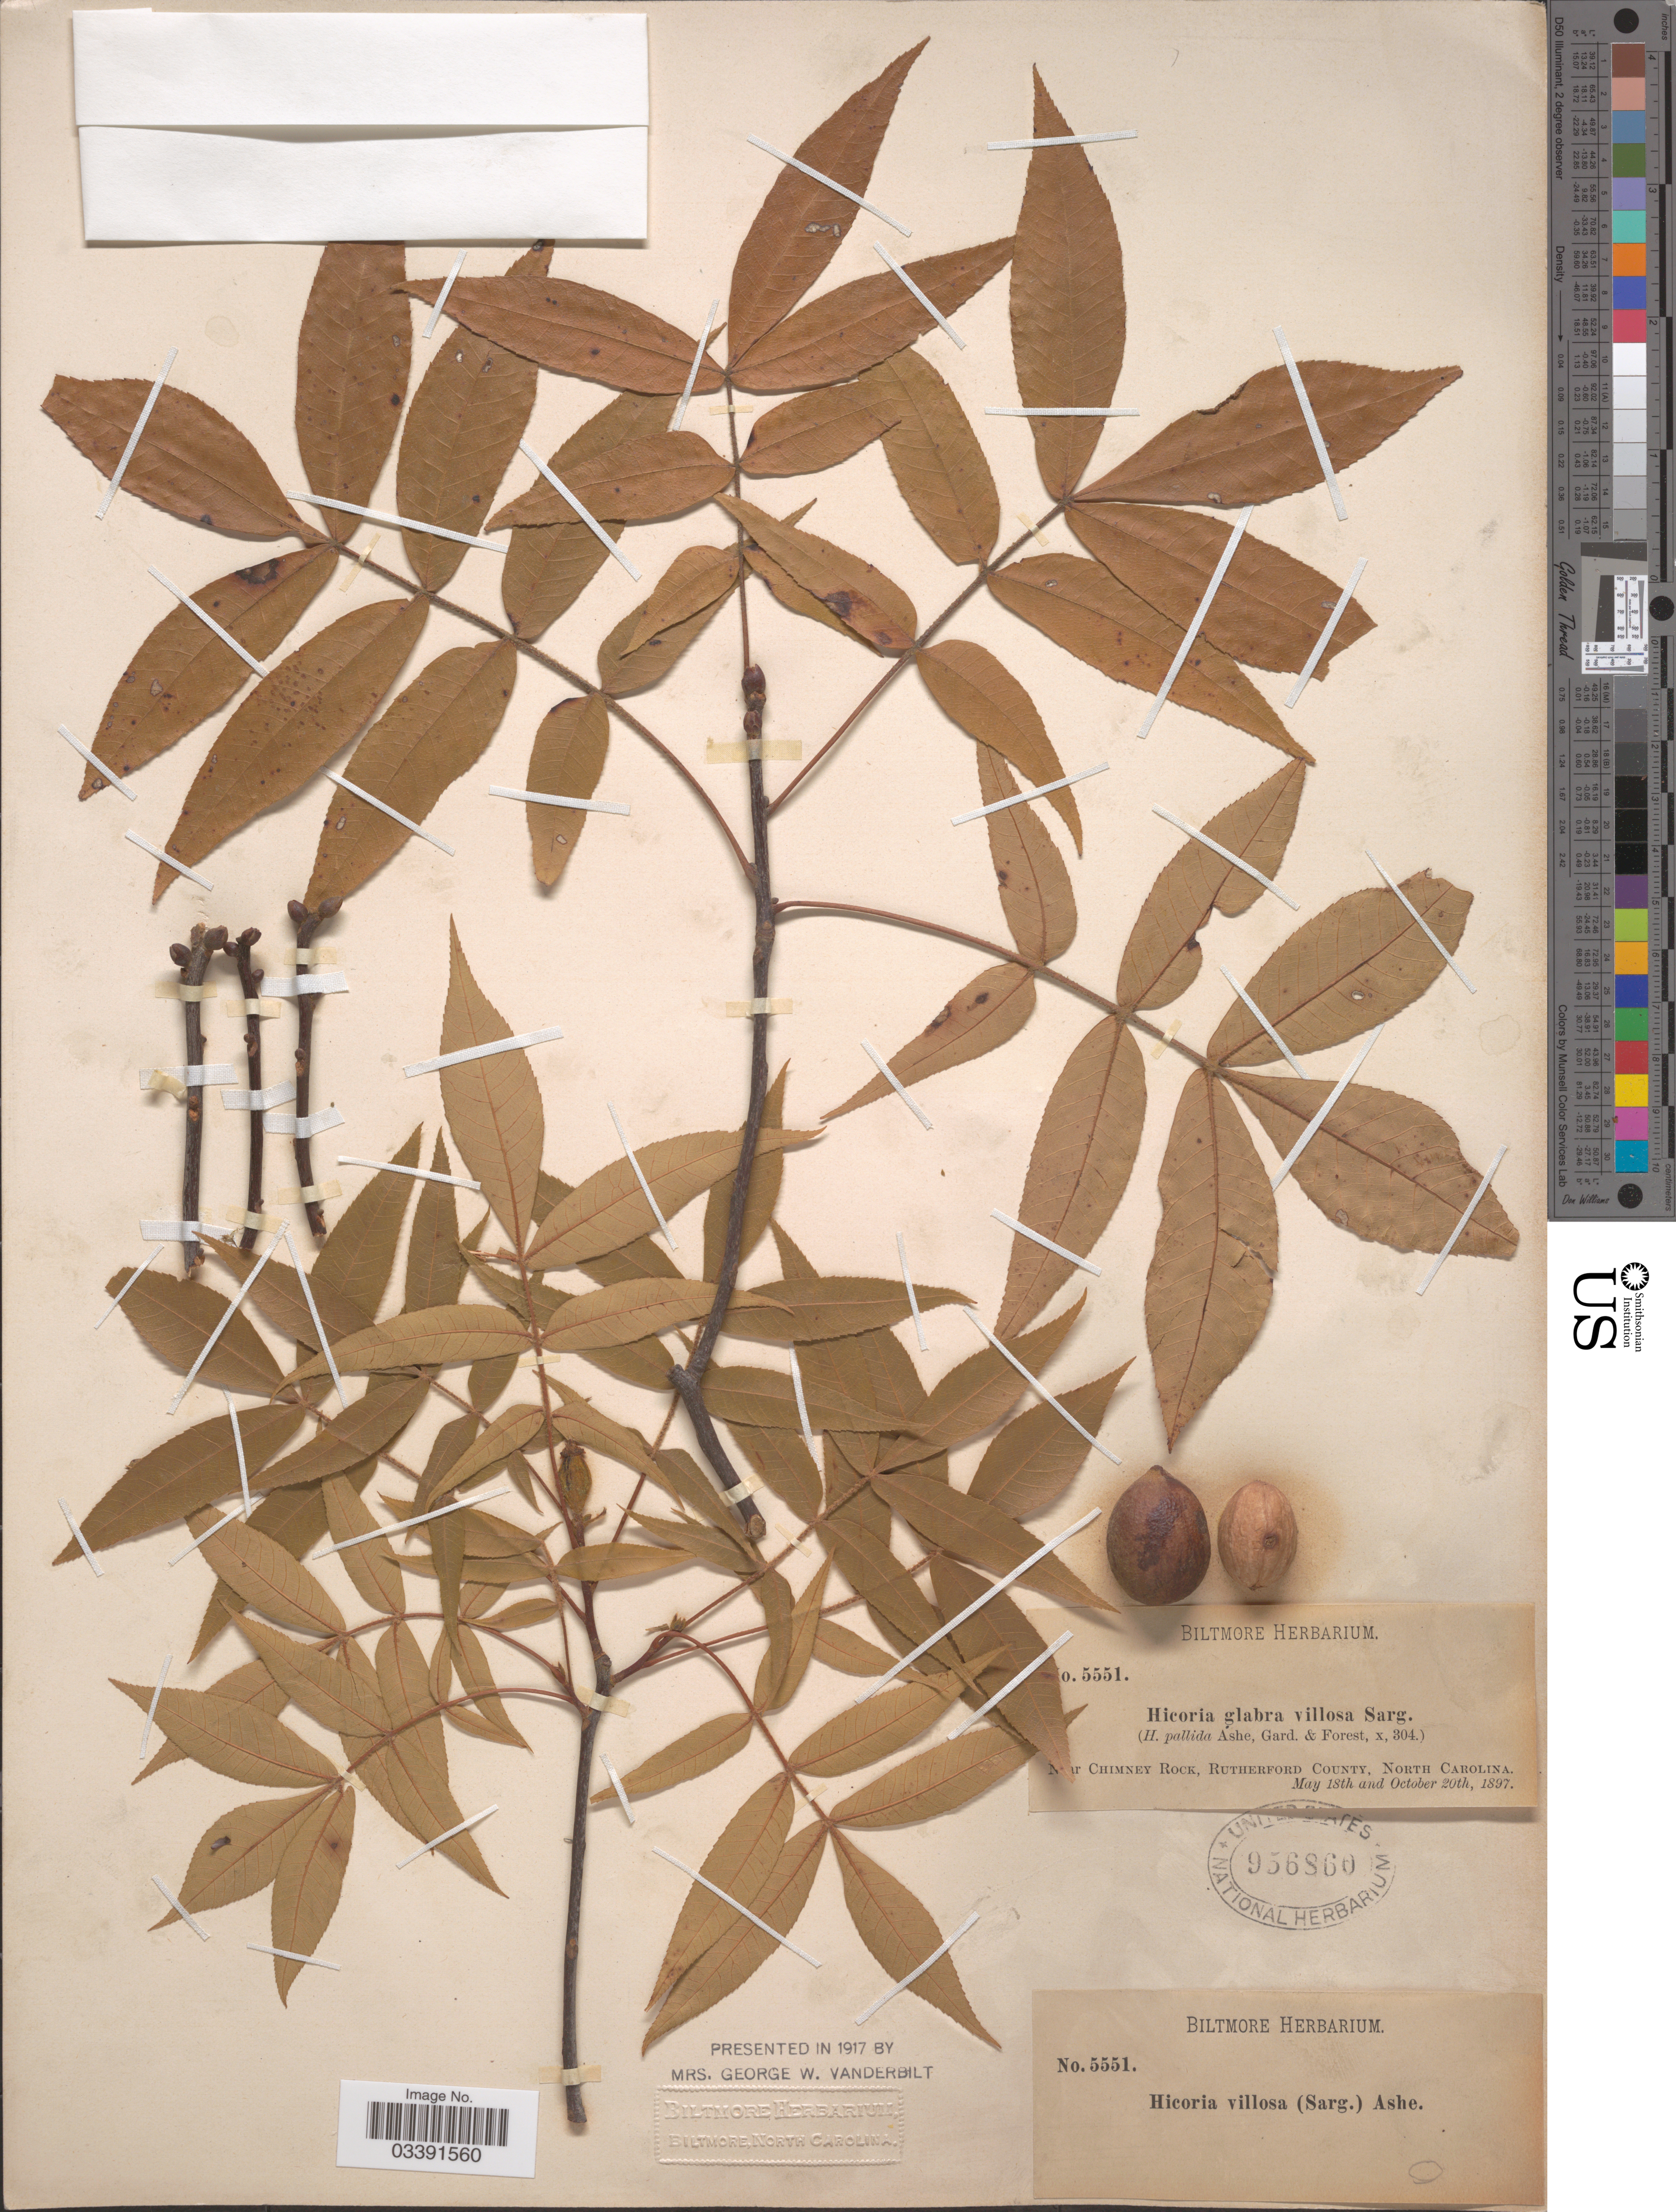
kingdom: Plantae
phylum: Tracheophyta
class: Magnoliopsida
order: Fagales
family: Juglandaceae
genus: Carya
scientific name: Carya glabra var. glabra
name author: (Mill.) Sweet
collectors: ex herb. Biltmore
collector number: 5551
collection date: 1897-05-18/1897-10-20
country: United States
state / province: North Carolina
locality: Near Chimney Rock, Rutherford County.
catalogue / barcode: US 956860